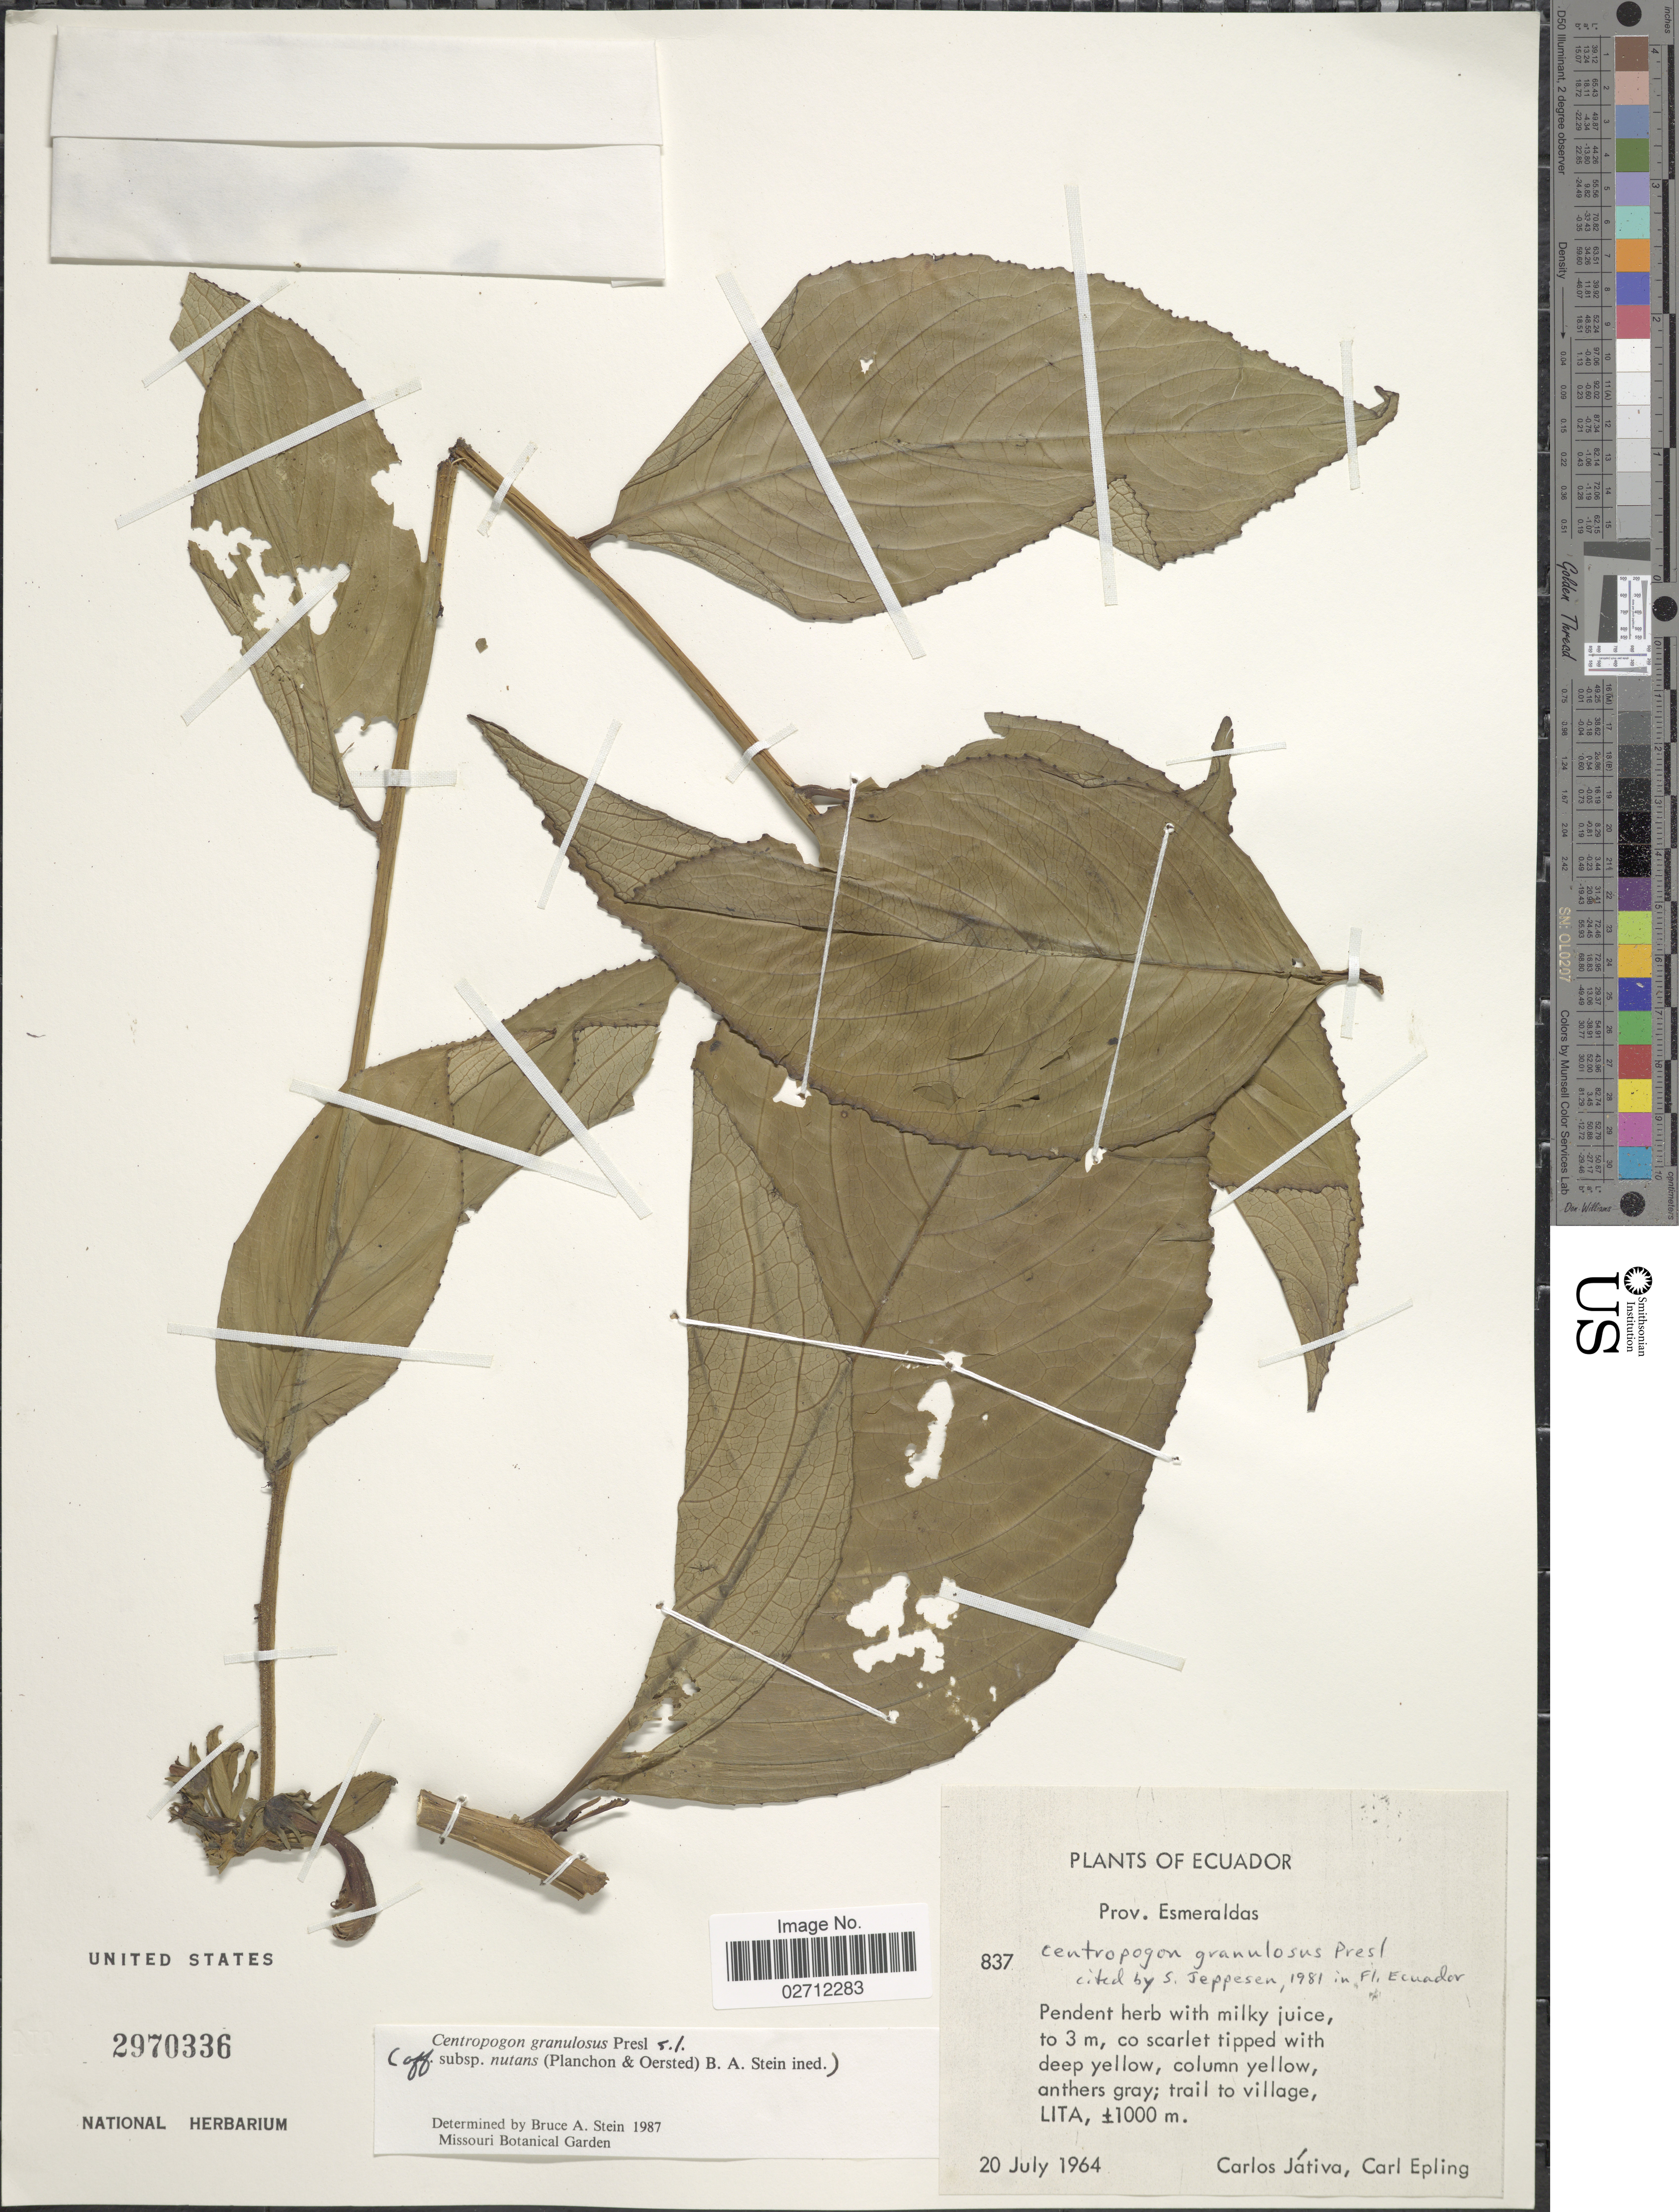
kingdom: Plantae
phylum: Tracheophyta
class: Magnoliopsida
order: Asterales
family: Campanulaceae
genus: Centropogon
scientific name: Centropogon granulosus subsp. nutans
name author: B.A. Stein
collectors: C. D. Játiva & C. C. Epling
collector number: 837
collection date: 1964-07-20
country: Ecuador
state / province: Esmeraldas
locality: Trail to village, Lita.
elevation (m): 1000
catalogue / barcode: US 2970336